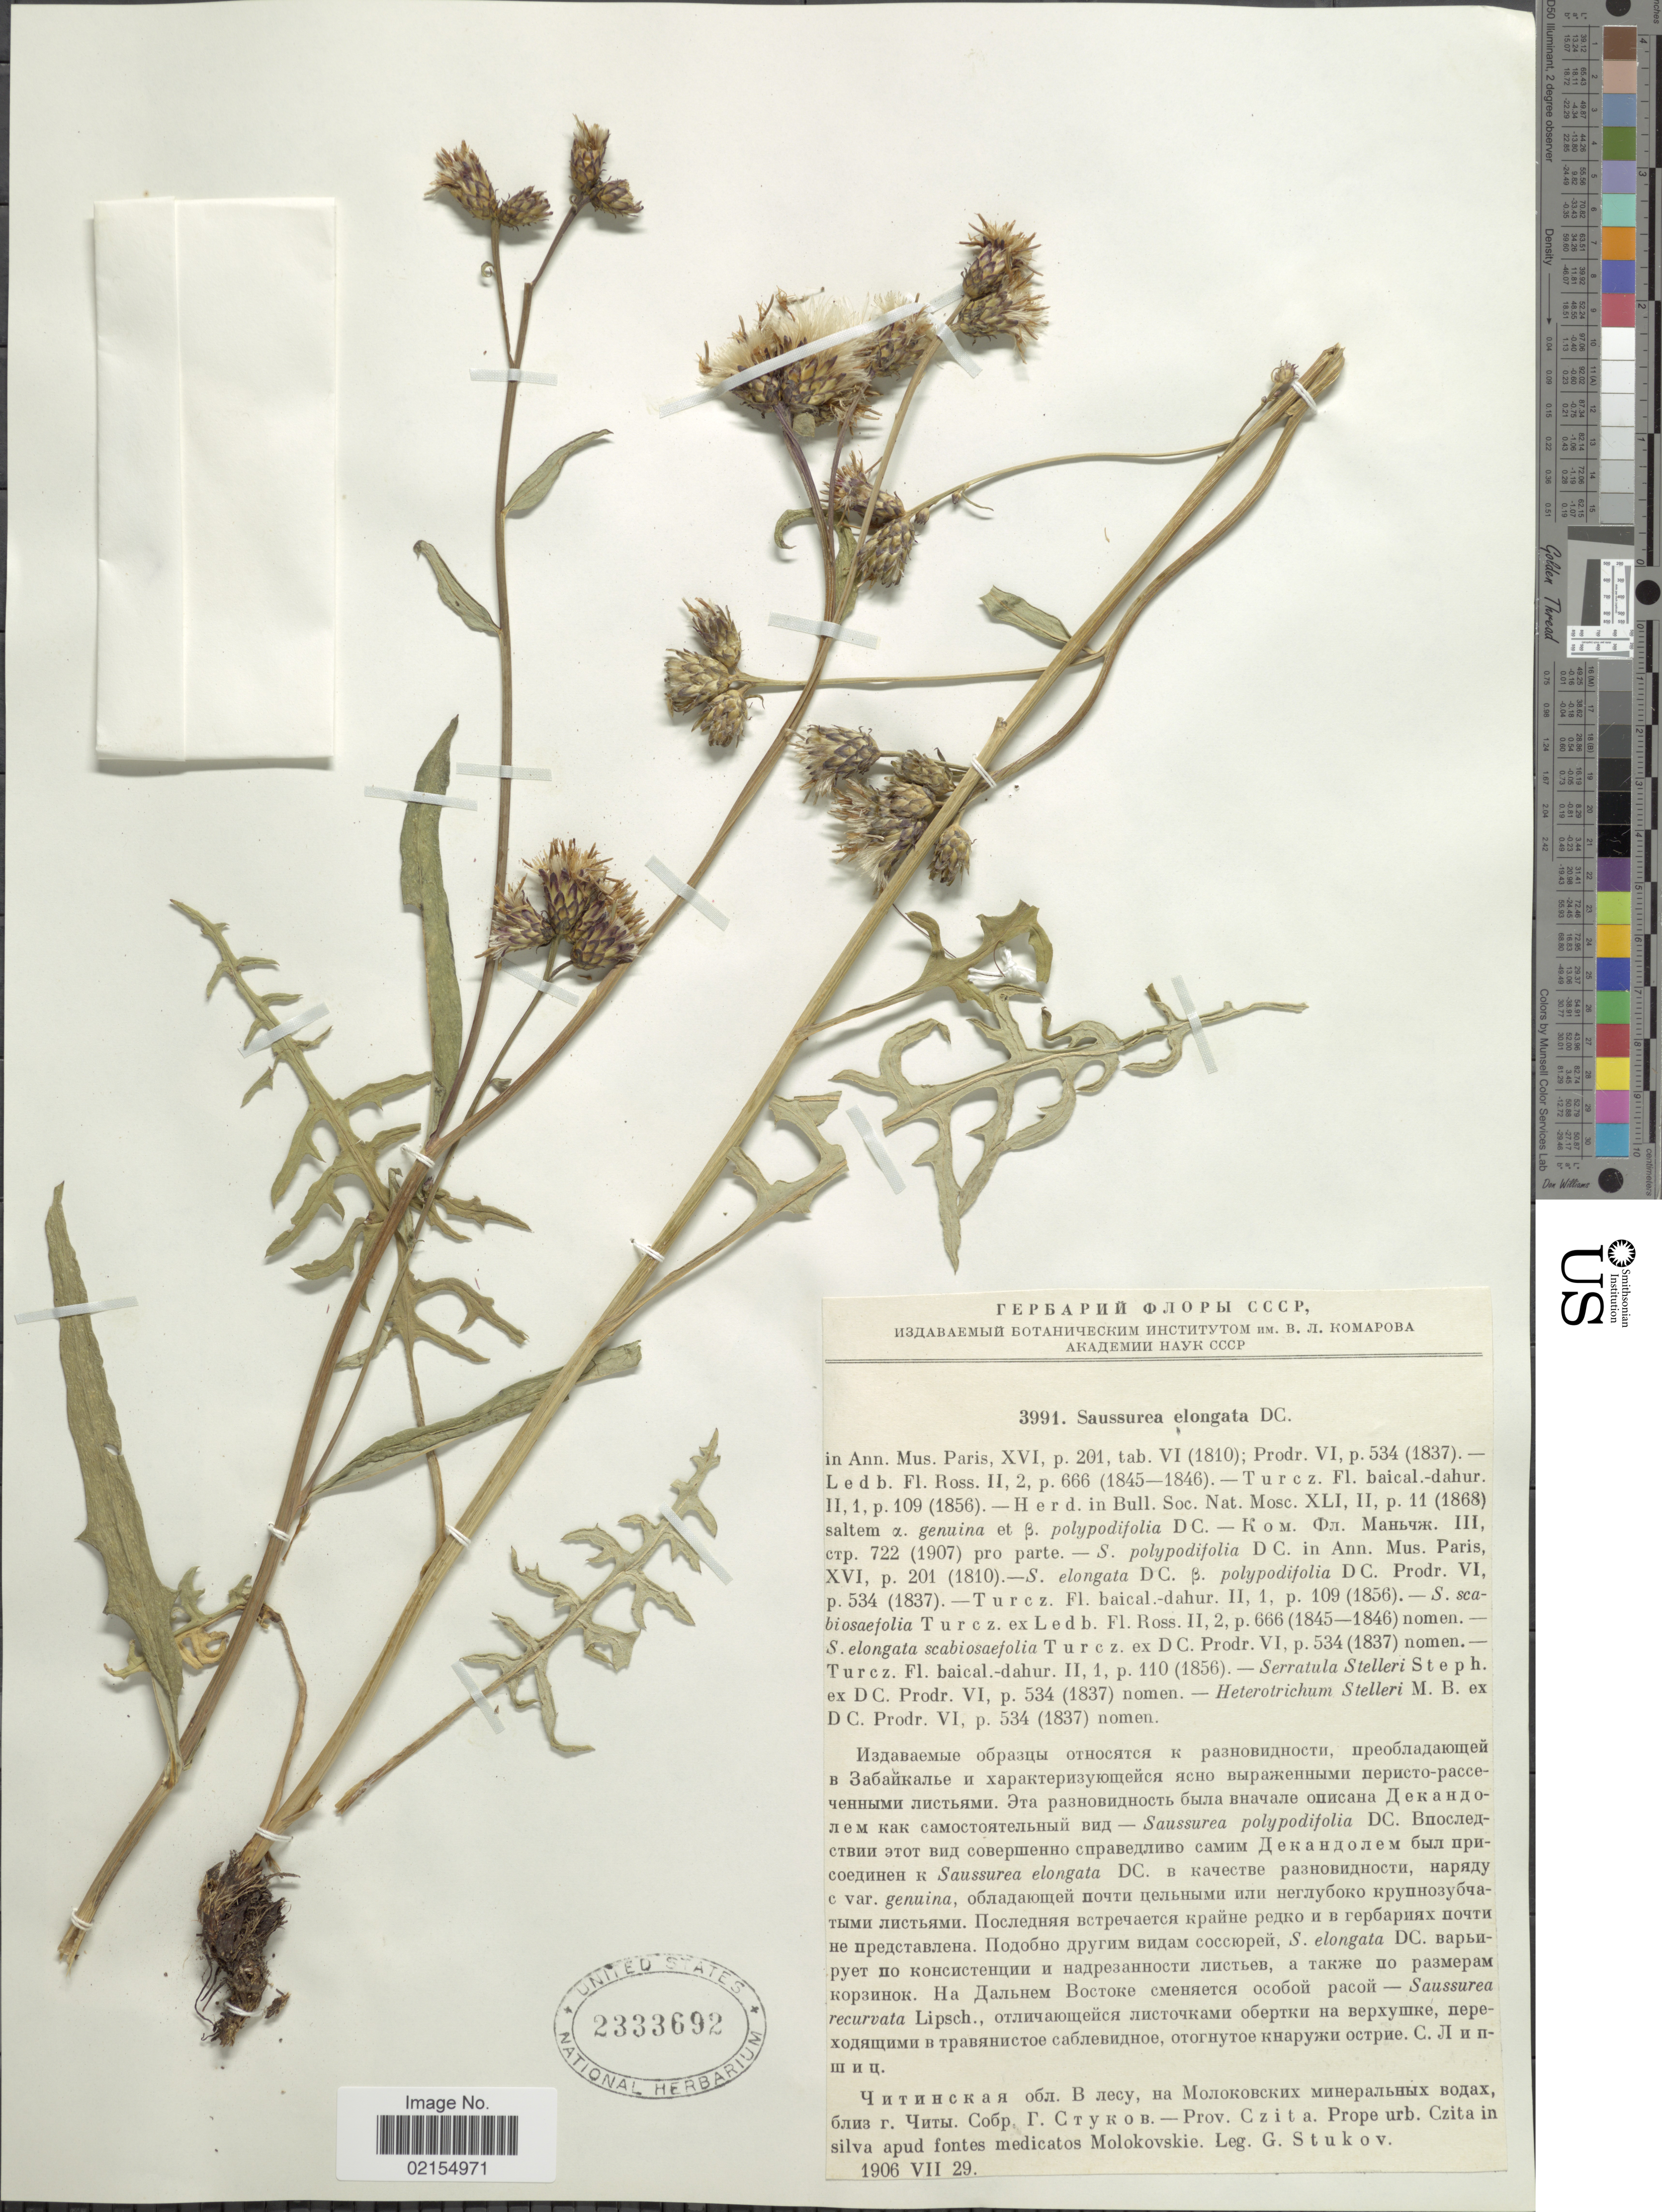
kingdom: Plantae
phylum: Tracheophyta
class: Magnoliopsida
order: Asterales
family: Asteraceae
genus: Saussurea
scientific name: Saussurea elongata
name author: DC.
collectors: G. Stukov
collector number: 3991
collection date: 1906-07-29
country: Russian Federation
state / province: Tver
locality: Prov. Czita, Prope urb. Czita in silva apoud fontes medicatos Molokovskie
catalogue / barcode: US 233692